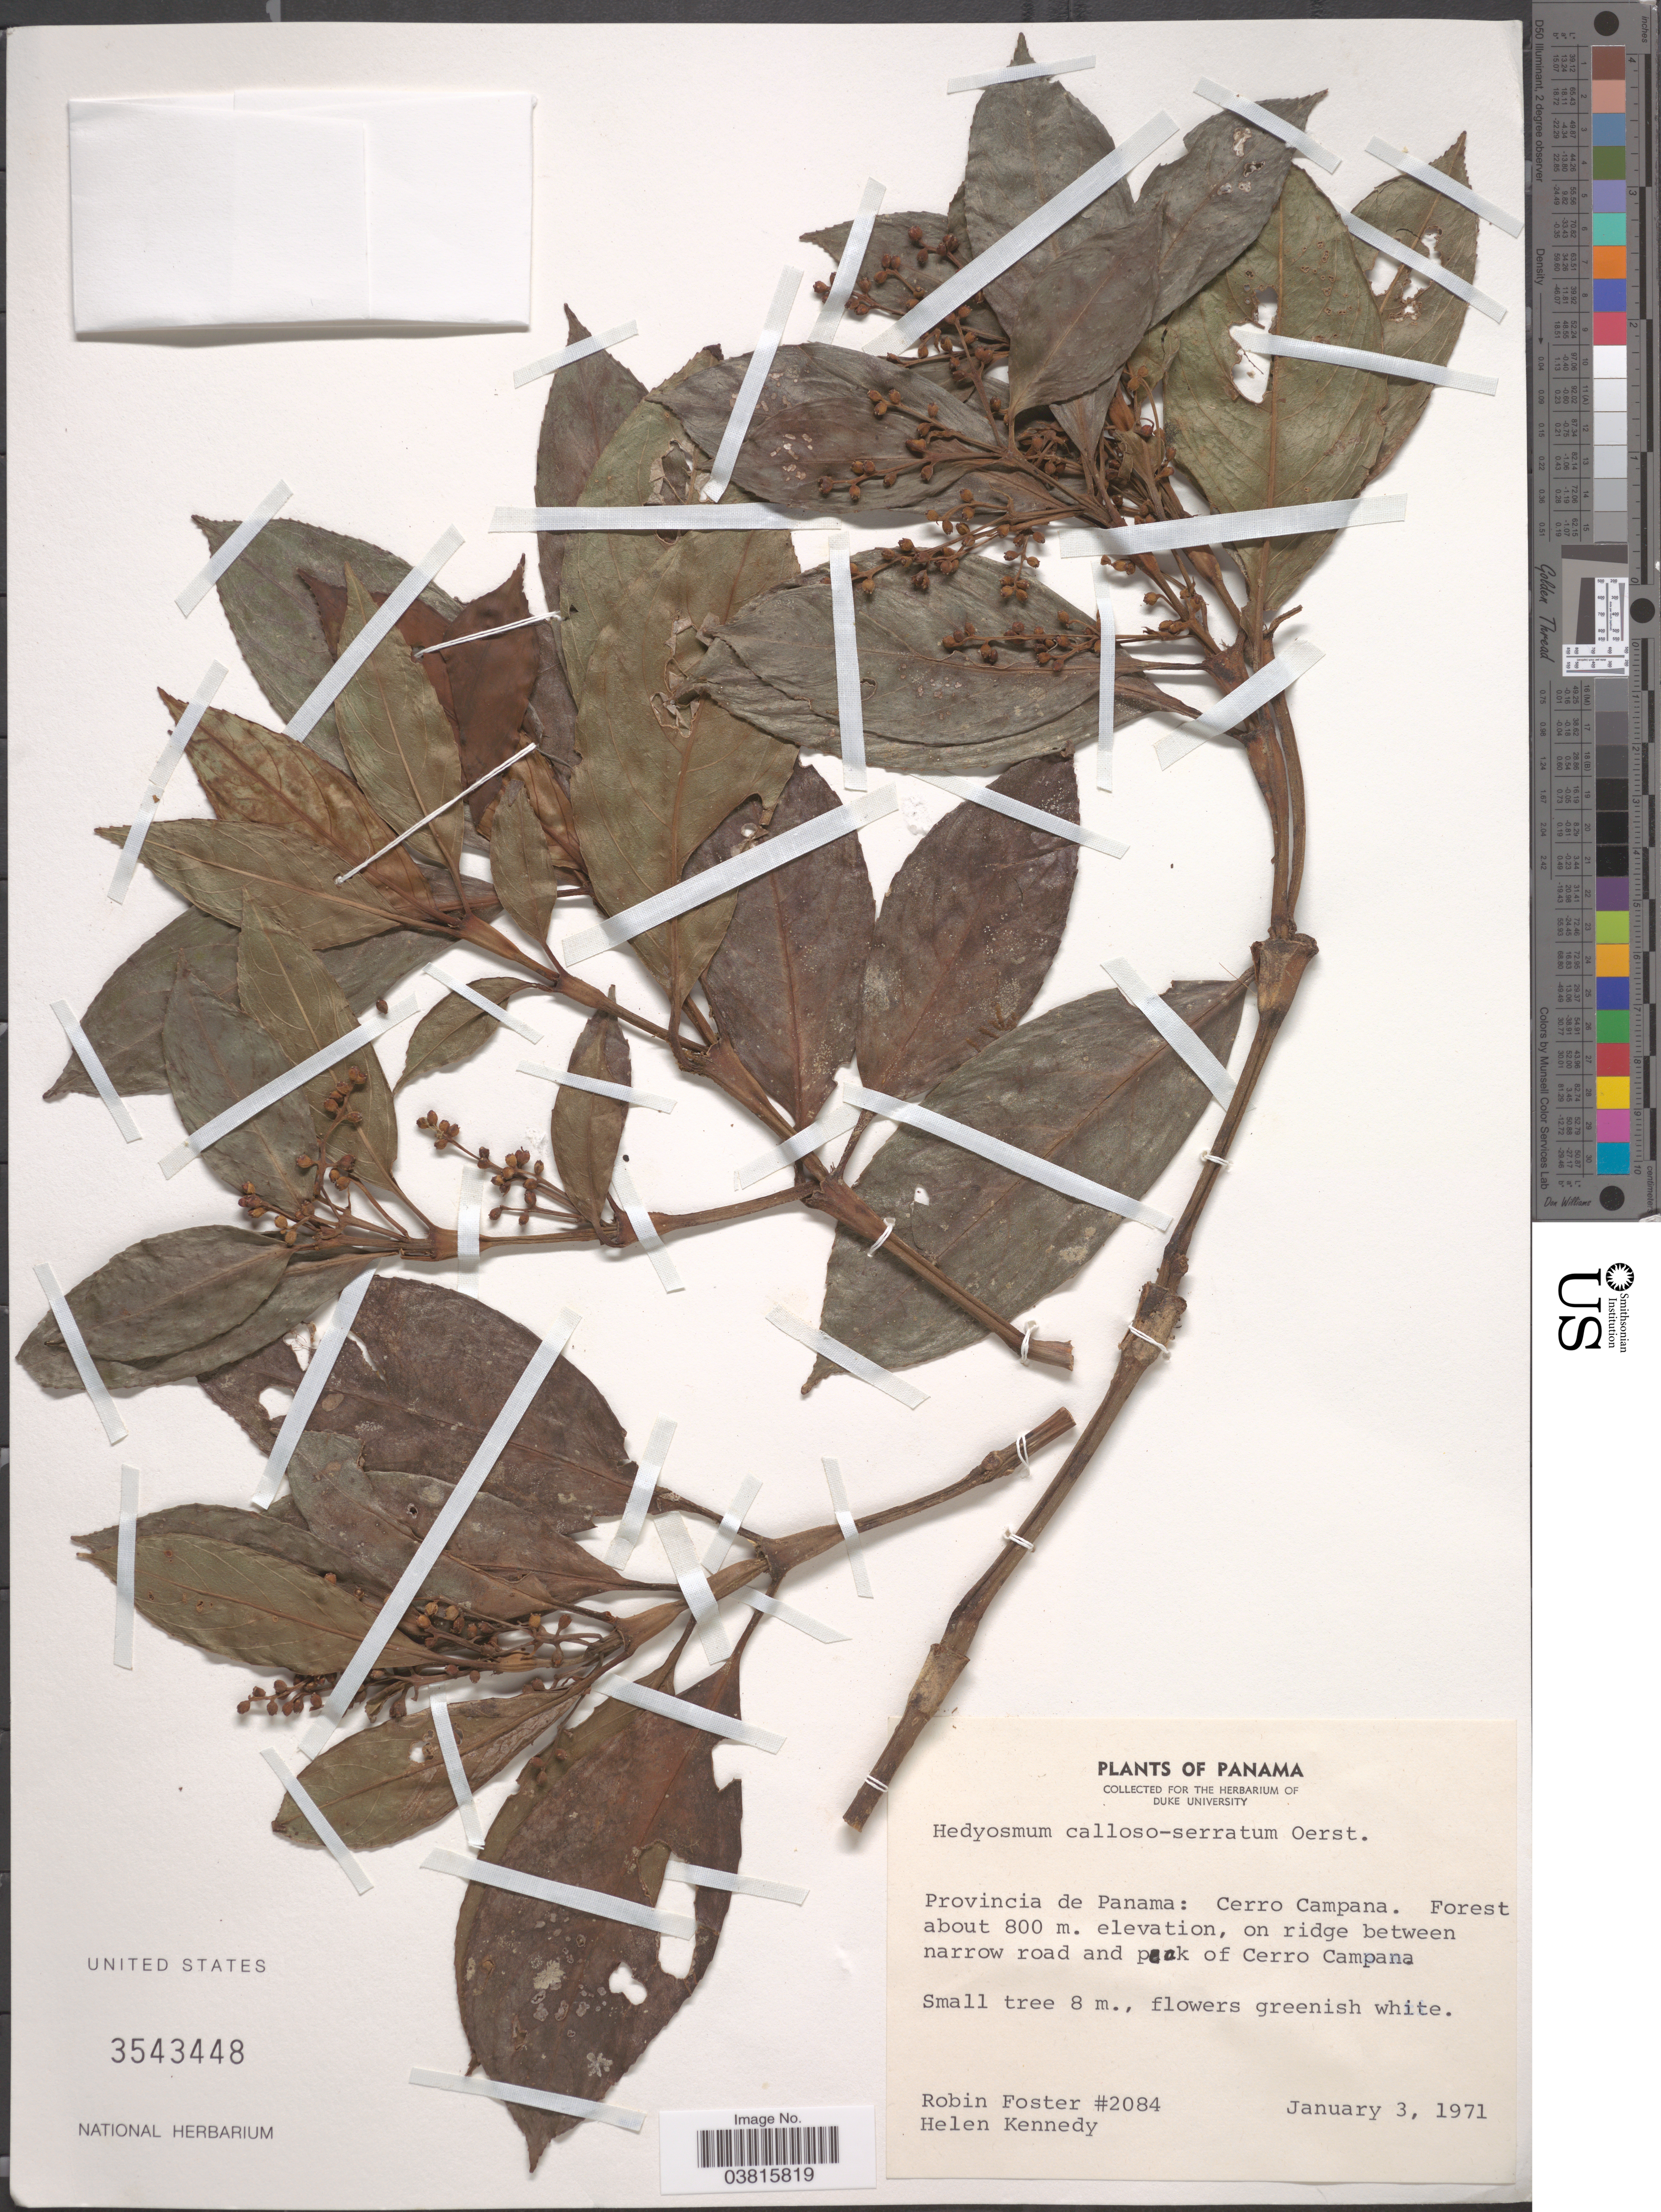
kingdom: Plantae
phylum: Tracheophyta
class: Magnoliopsida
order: Chloranthales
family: Chloranthaceae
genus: Hedyosmum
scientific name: Hedyosmum callososerratum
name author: Oerst.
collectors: R. B. Foster & H. Kennedy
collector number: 2084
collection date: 1971-01-03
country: Panama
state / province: Panamá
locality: Cerro Campana. Forest on ridge between narrow road and peak of Cerro Campana.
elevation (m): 800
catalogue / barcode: US 3543448